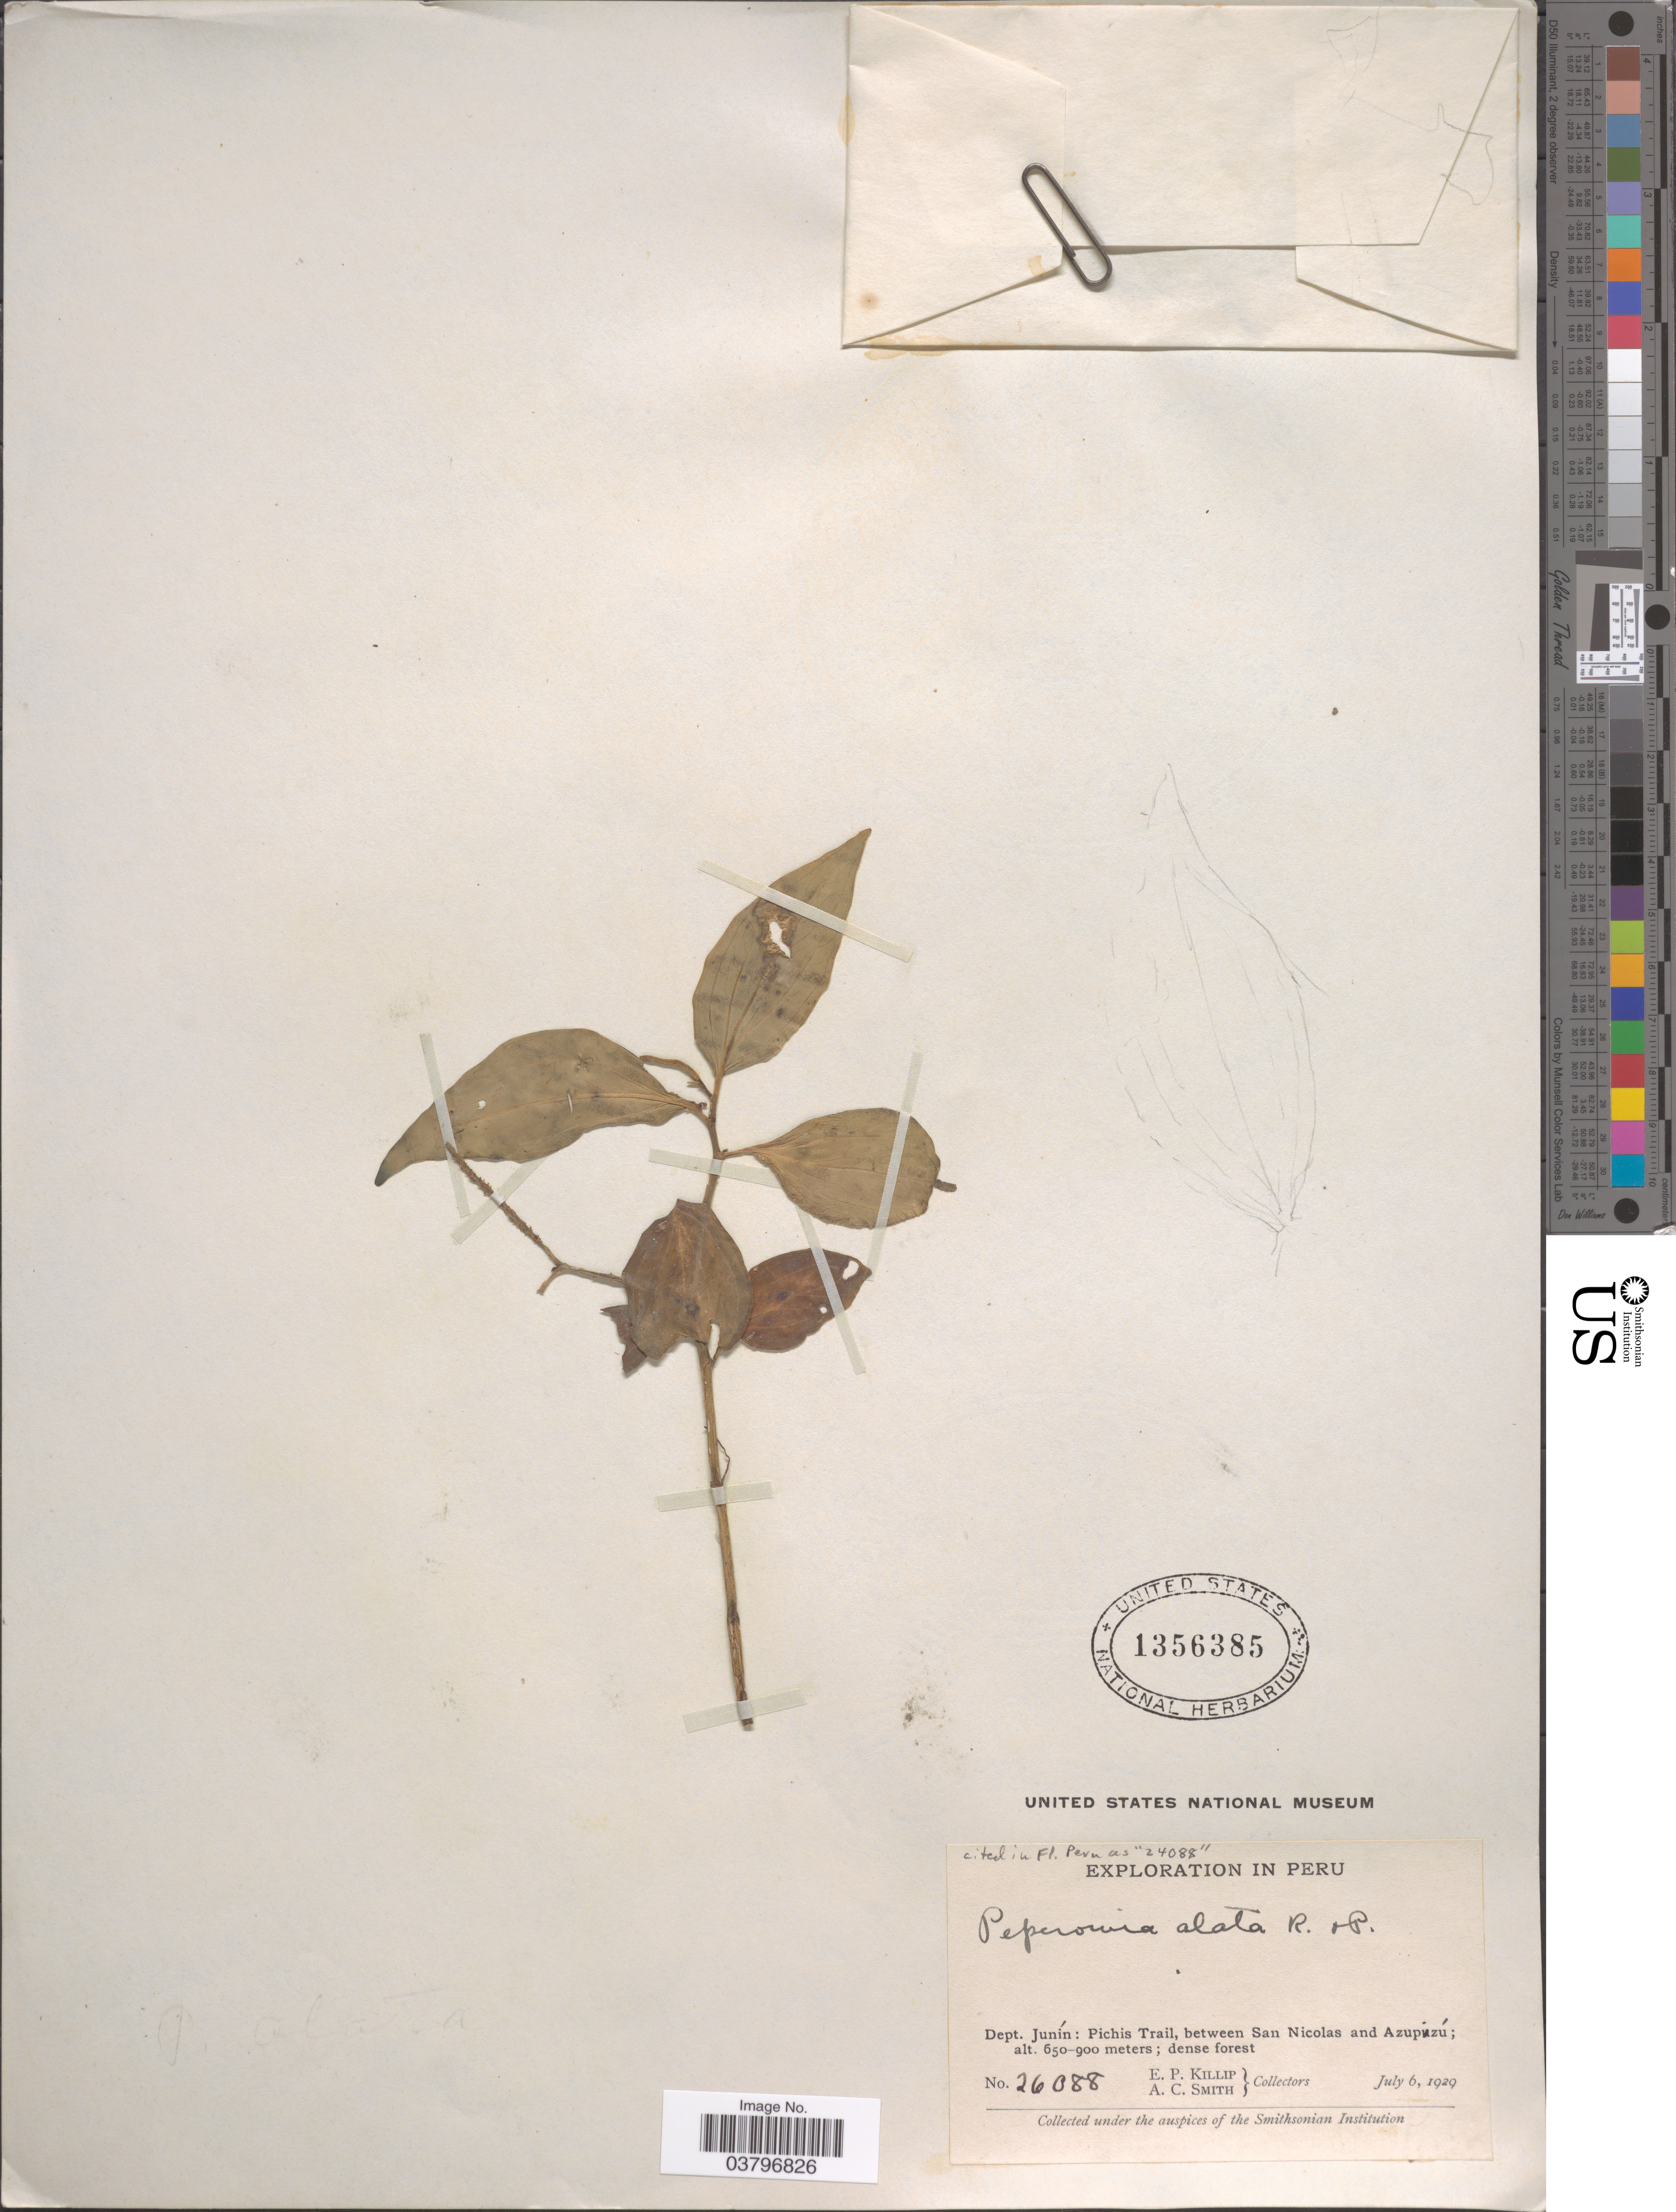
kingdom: Plantae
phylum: Tracheophyta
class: Magnoliopsida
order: Piperales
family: Piperaceae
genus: Peperomia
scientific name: Peperomia alata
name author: Ruiz & Pav.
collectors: E. P. Killip & A. C. Smith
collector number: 26088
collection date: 1929-07-06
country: Peru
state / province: Junín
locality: Dept. Junín: Pichis Trail, between San Nicolas and Azupizú.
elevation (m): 650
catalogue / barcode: US 1356385